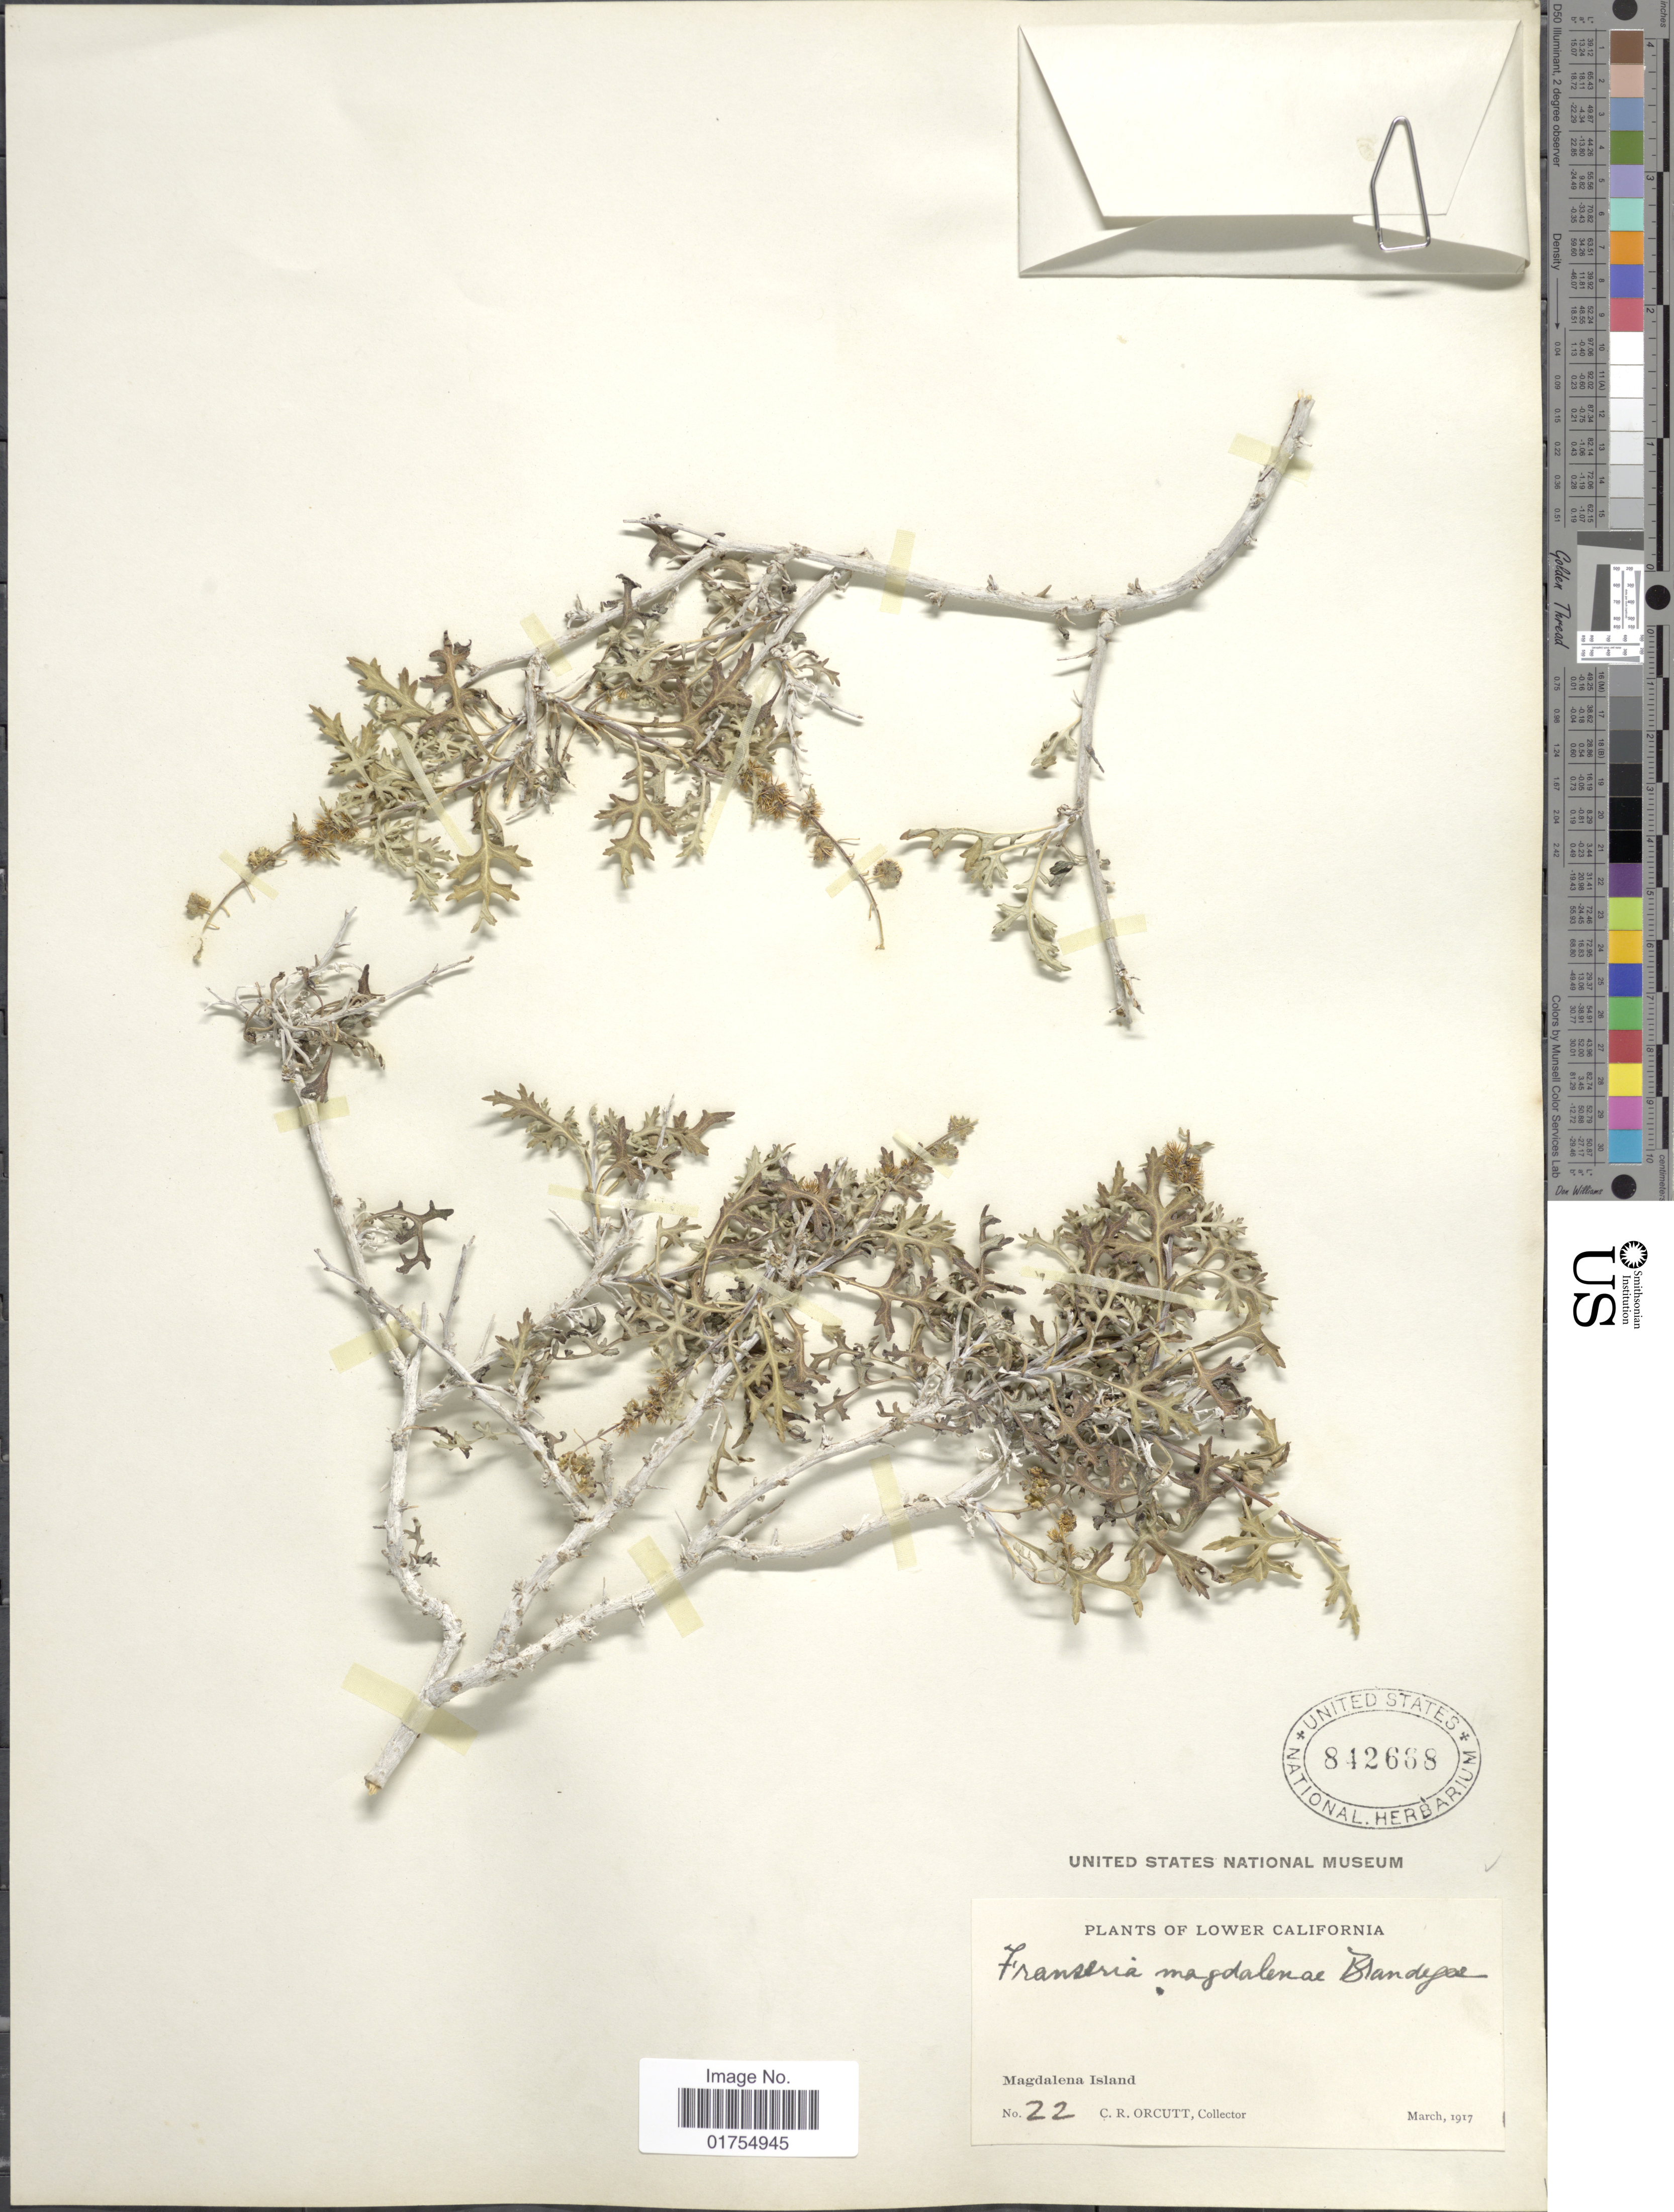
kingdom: Plantae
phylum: Tracheophyta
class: Magnoliopsida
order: Asterales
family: Asteraceae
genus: Franseria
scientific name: Franseria magdalenae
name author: Brandegee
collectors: C. R. Orcutt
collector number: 22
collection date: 1917-03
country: Mexico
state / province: Baja California Sur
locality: Lower California. Magdalena Island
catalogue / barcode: US 842668